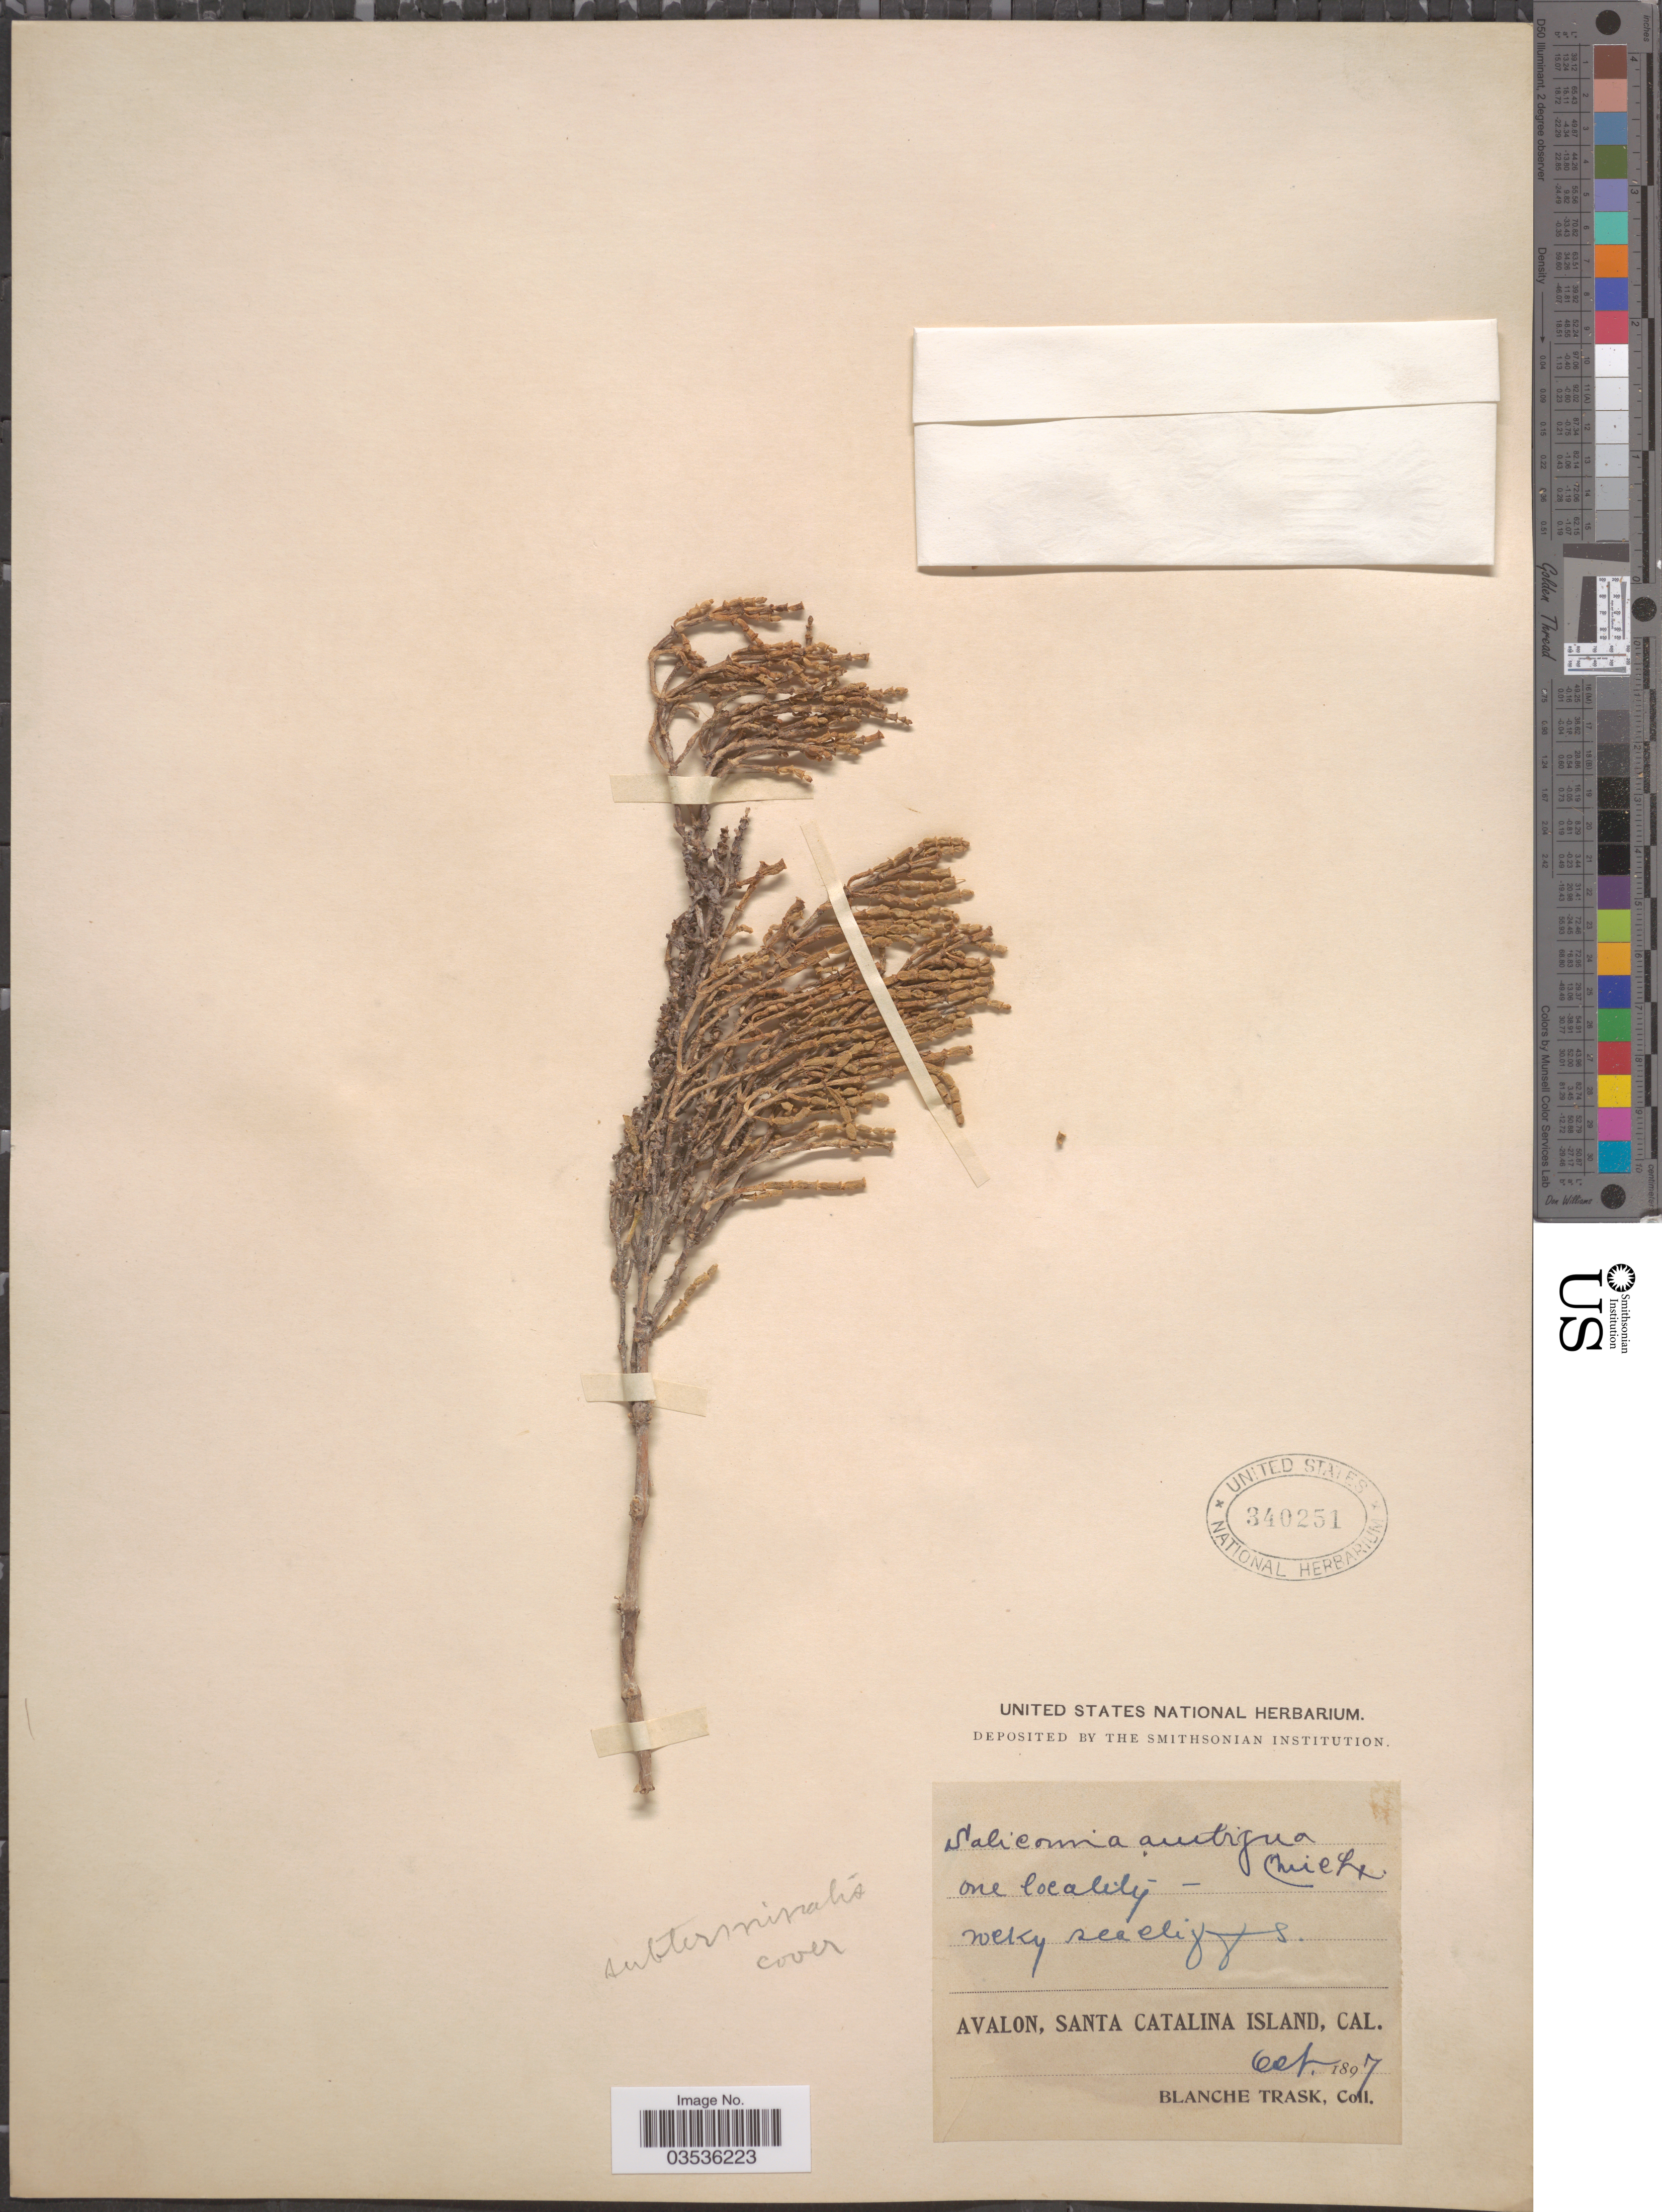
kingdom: Plantae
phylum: Tracheophyta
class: Magnoliopsida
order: Caryophyllales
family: Amaranthaceae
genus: Salicornia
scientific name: Salicornia subterminalis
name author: Parish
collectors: B. Trask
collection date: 1897-10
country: United States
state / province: California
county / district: Los Angeles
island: Santa Catalina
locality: Avalon, Santa Catalina Island.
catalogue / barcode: US 340251